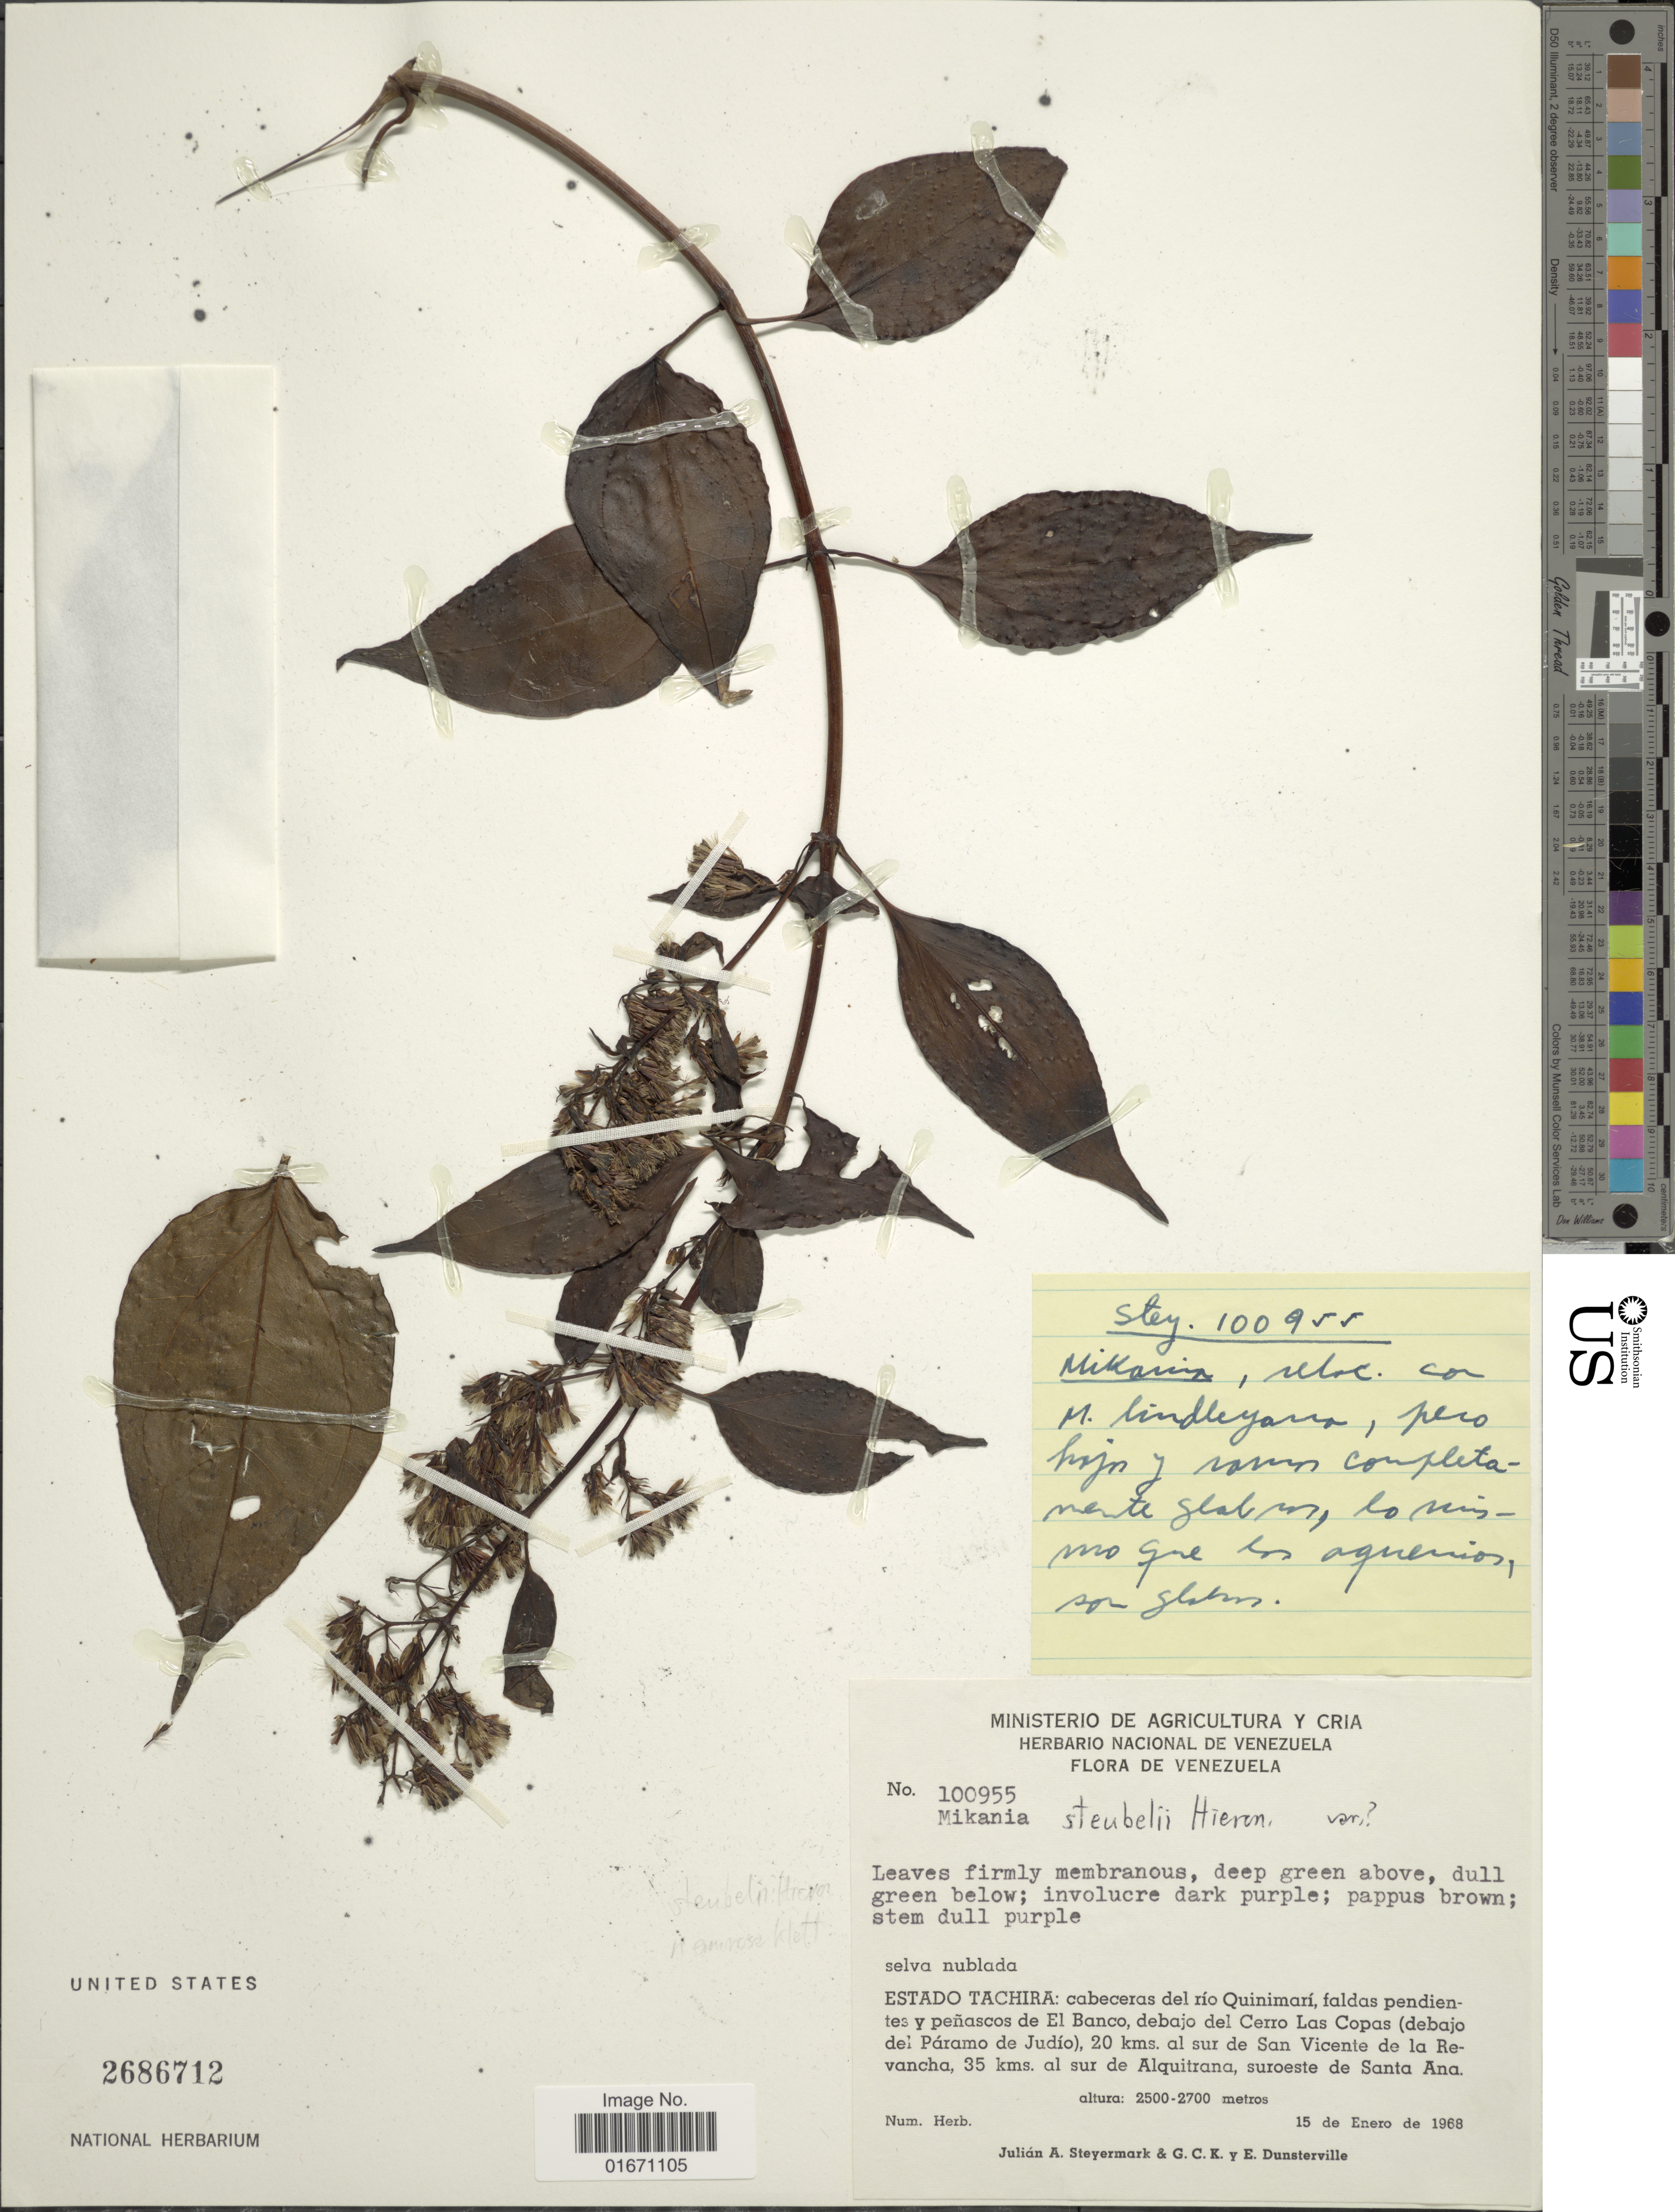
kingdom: Plantae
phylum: Tracheophyta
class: Magnoliopsida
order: Asterales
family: Asteraceae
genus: Mikania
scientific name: Mikania stuebelii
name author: Hieron.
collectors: J. Steyermark, G. C. K. Dunsterville & E. Dunsterville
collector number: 100955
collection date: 1968-01-15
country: Venezuela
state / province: Tachira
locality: Cabeceras del rio Quinimari, faldas pendientes y penascos de El Banco, debajo del Cerro Las Copas (debajo del Paramo de Judio), 20 kms al sur de San Vicente de la Revancha, 35 kms al sur de Alquitrana, suroeste de Santa Ana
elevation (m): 2500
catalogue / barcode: US 2686712